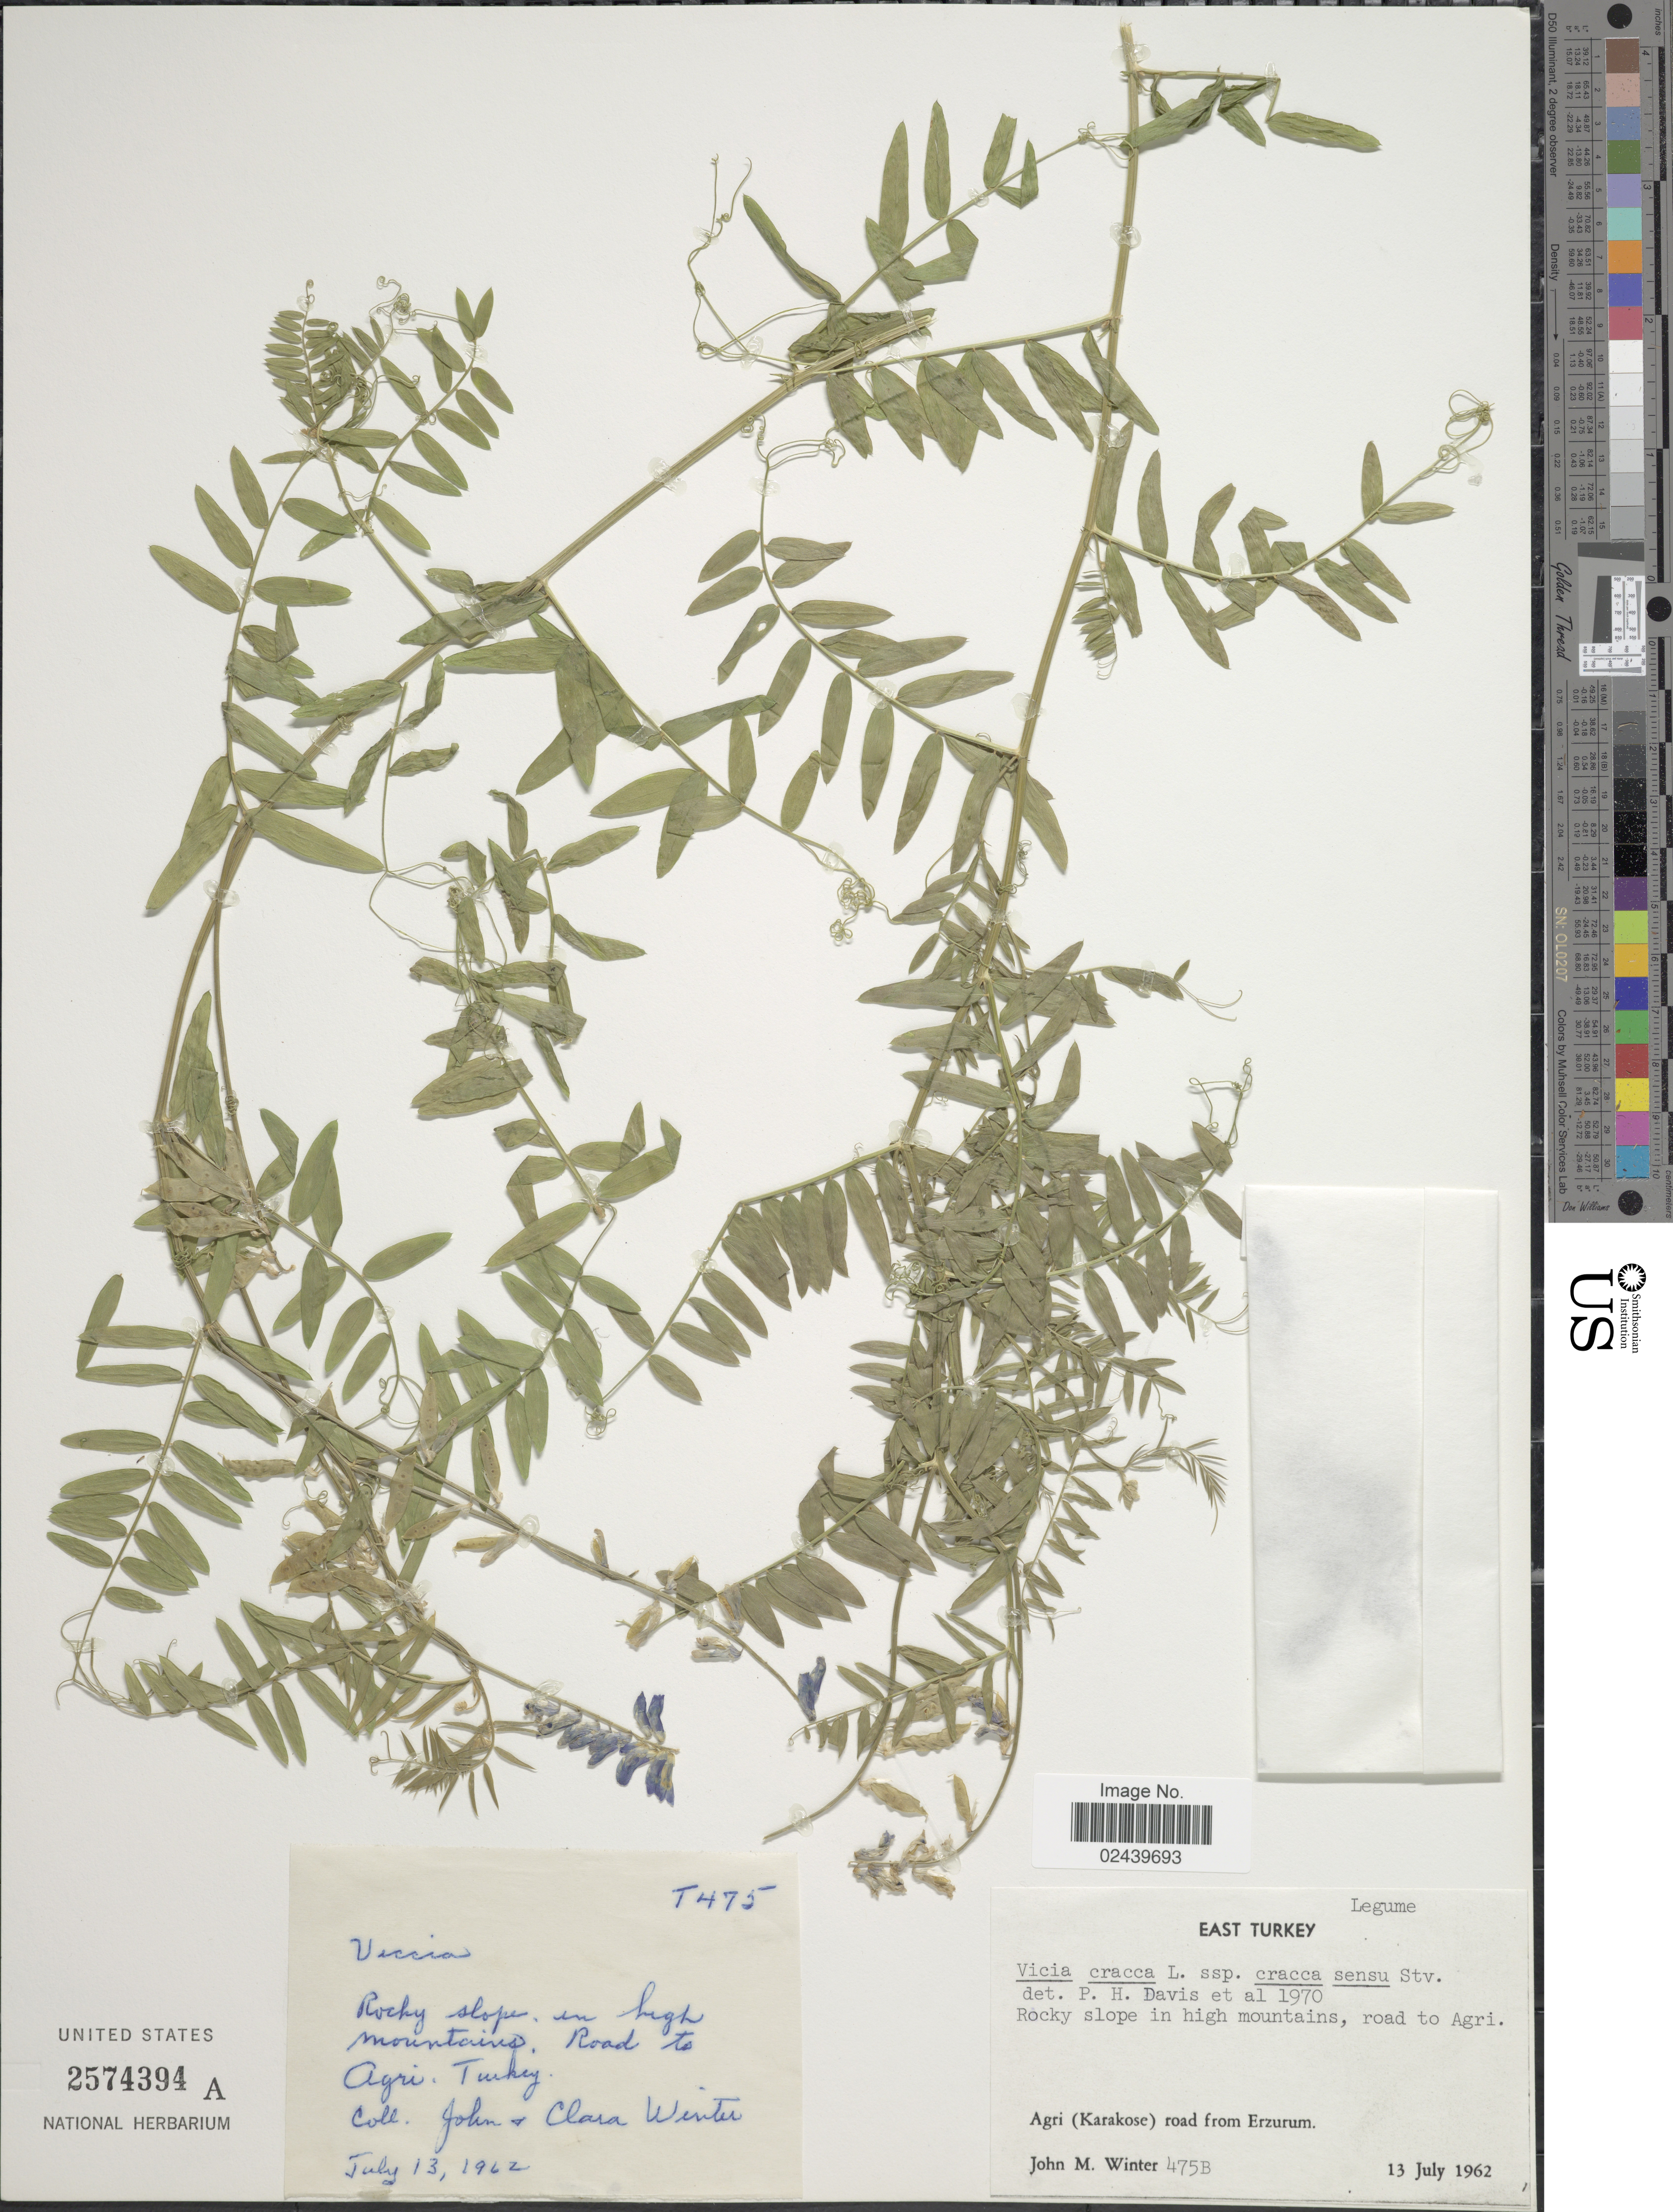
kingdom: Plantae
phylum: Tracheophyta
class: Magnoliopsida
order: Fabales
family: Fabaceae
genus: Vicia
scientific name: Vicia cracca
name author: L.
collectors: J. M. Winter & C. Winter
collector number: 475B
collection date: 1962-07-13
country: Turkey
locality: Road to Agri. Agri (Karakose) road from Erzurum. East Turkey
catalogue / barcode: US 2574394A